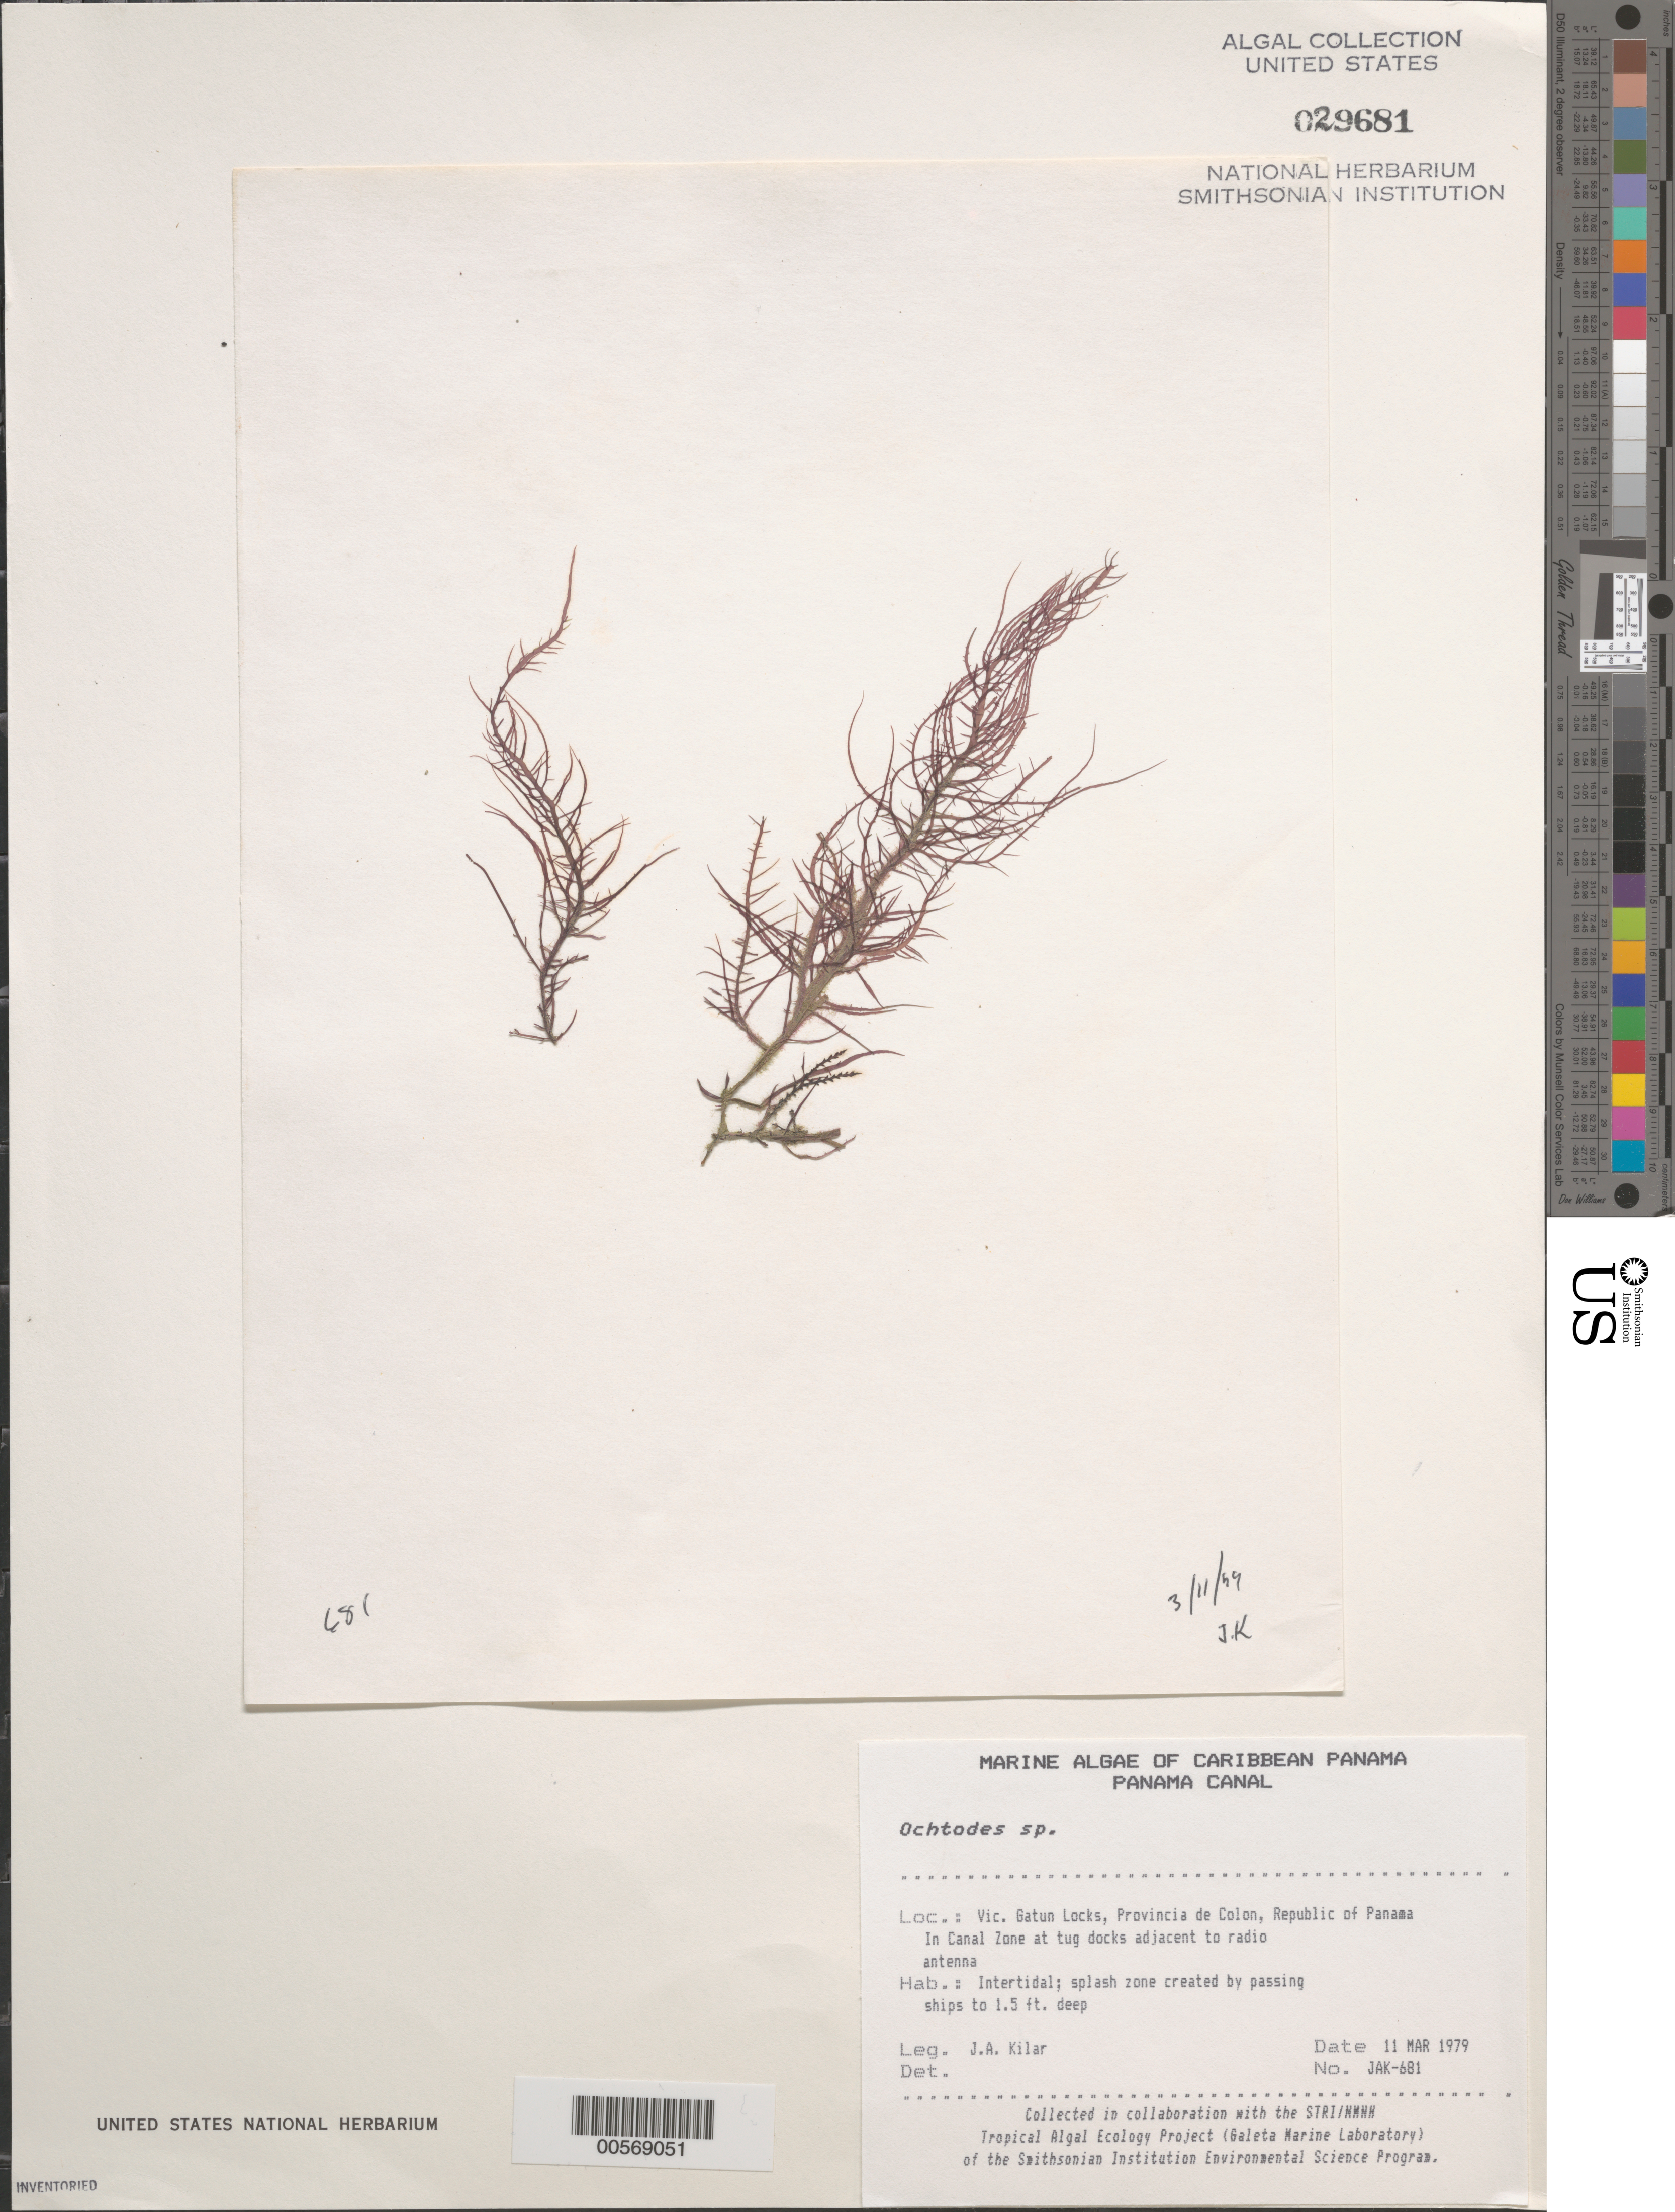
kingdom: Plantae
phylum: Rhodophyta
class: Florideophyceae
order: Gigartinales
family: Rhizophyllidaceae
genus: Ochtodes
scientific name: Ochtodes sp.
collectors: J. A. Kilar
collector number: JAK-681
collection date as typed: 11 Mar 1979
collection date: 1979-03-11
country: Panama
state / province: Colón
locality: Gatun Locks area, Canal Zone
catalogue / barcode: US 29681